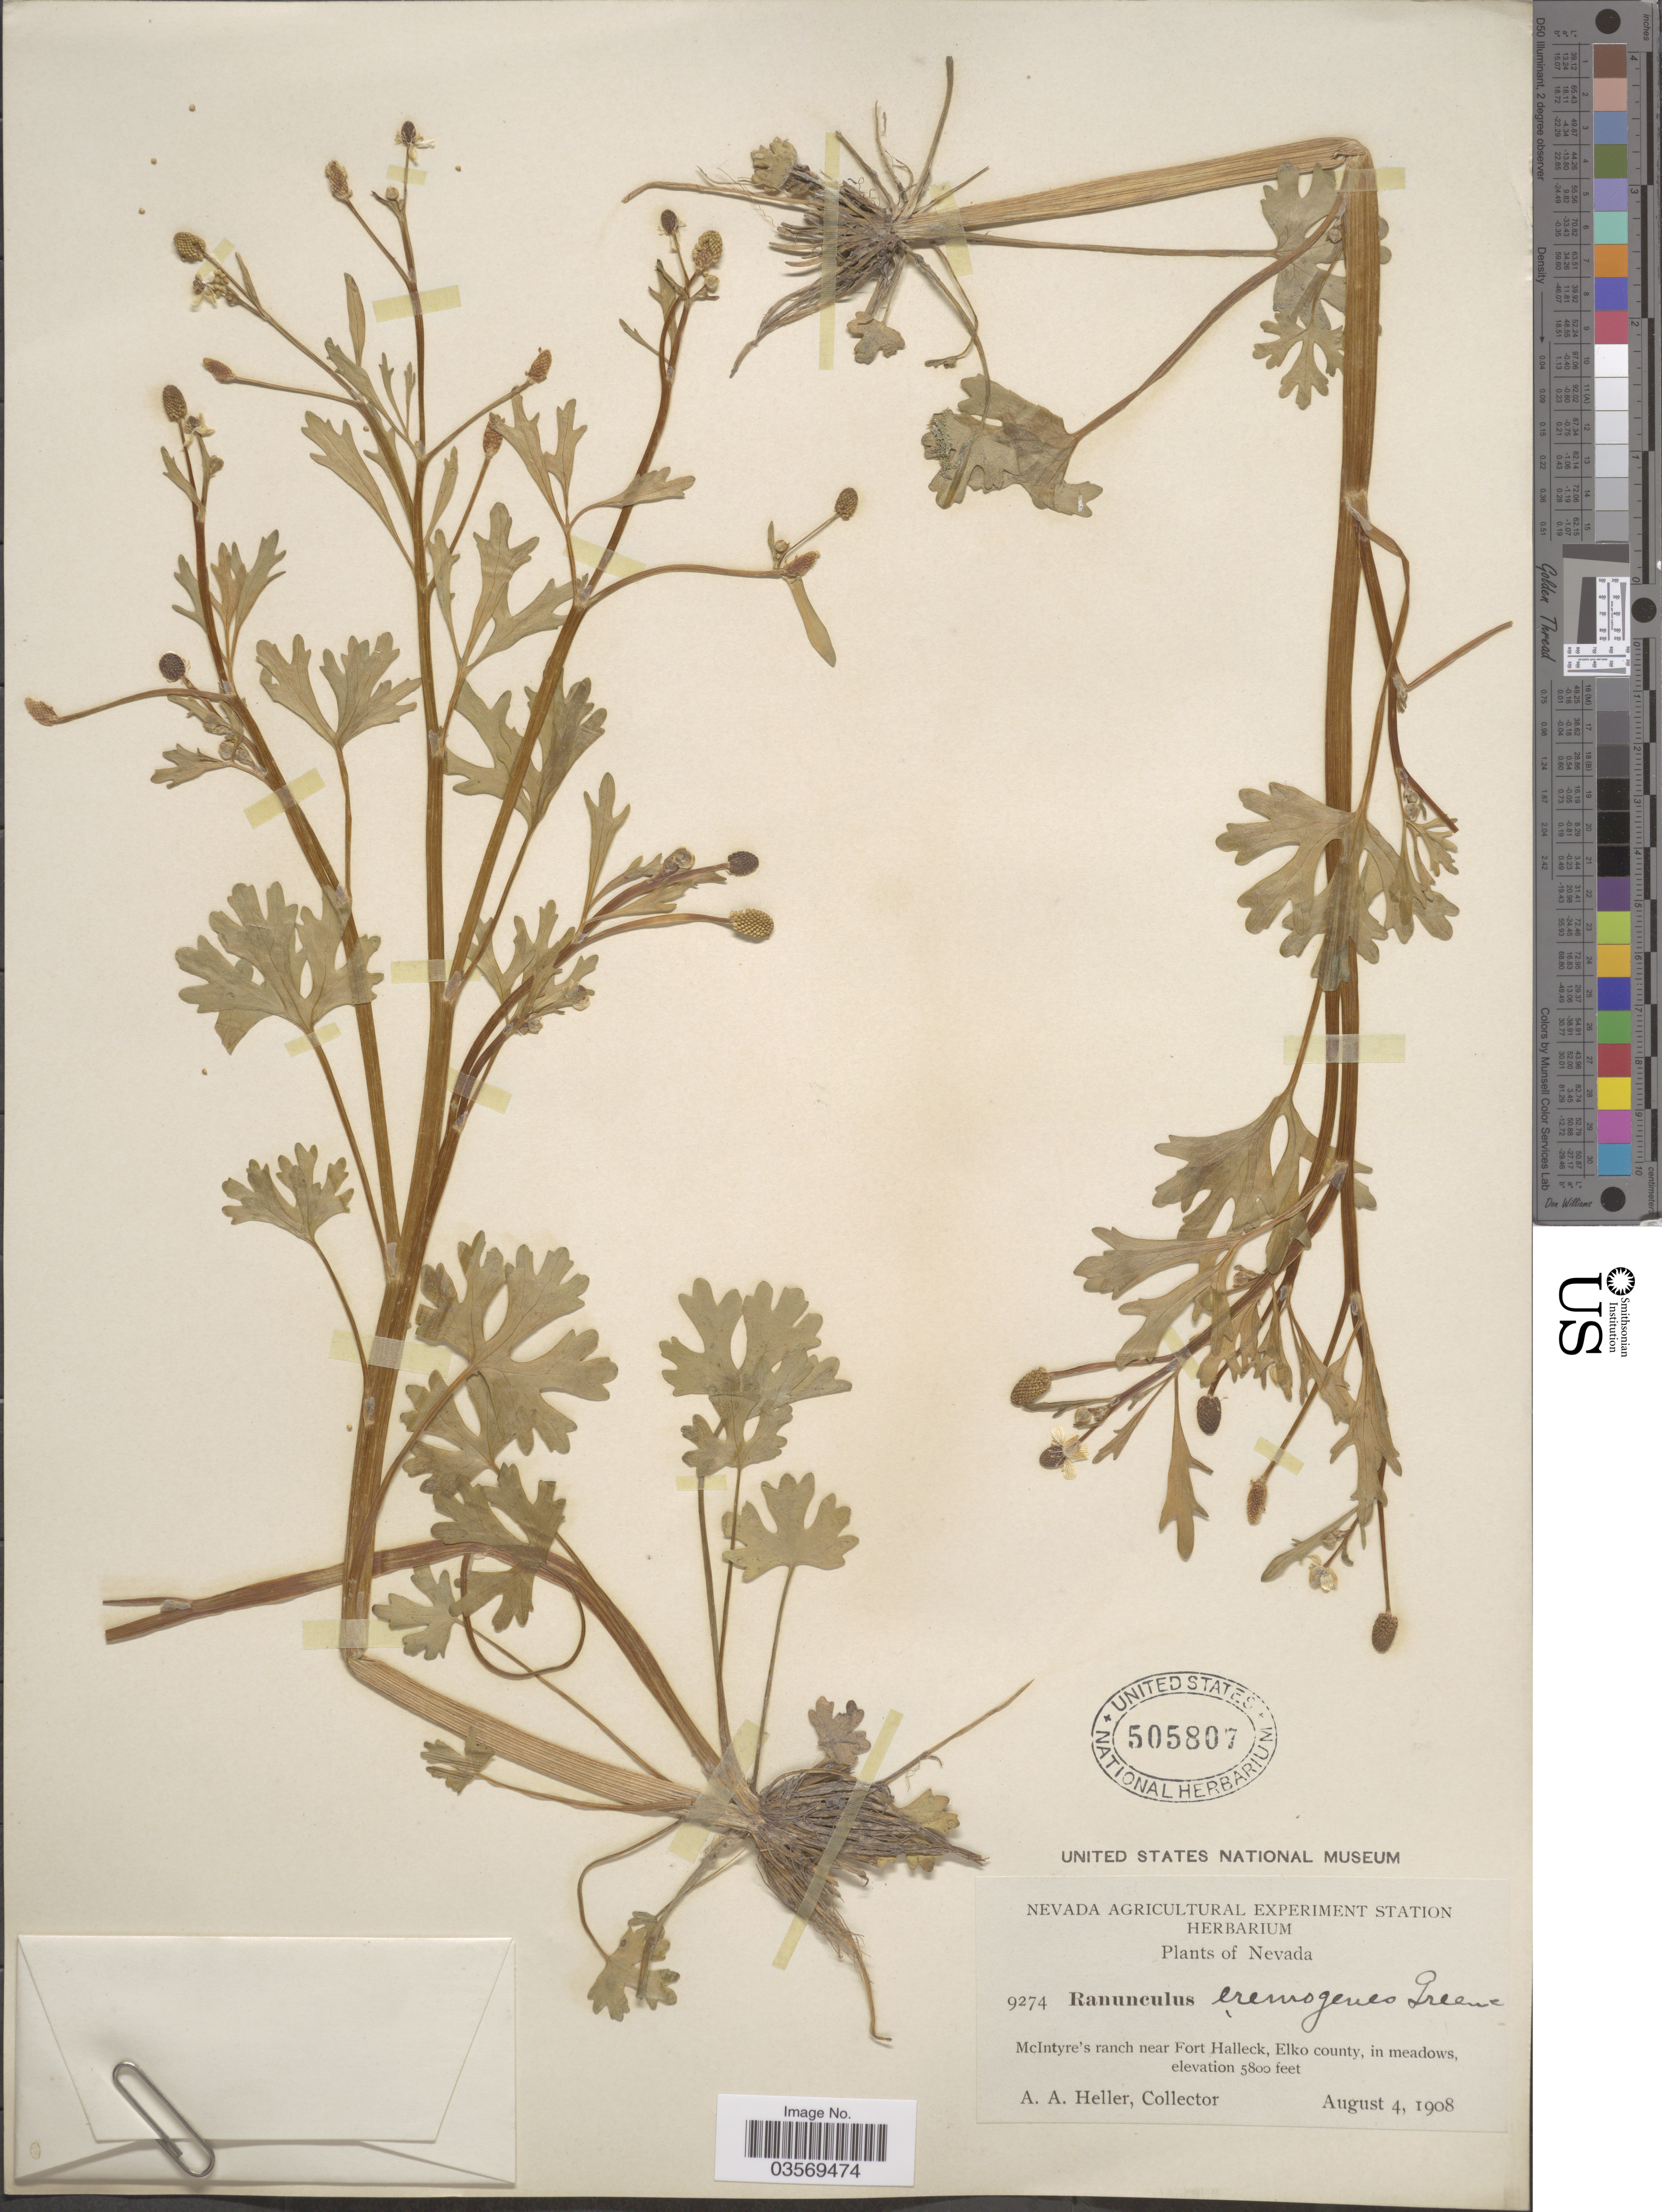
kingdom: Plantae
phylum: Tracheophyta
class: Magnoliopsida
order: Ranunculales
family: Ranunculaceae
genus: Ranunculus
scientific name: Ranunculus sceleratus var. multifidus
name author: Nutt.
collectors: A. A. Heller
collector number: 9274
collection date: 1908-08-04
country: United States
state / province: Nevada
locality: McIntyre's ranch near Fort Halleck, Elko county, in meadows.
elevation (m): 1768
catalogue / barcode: US 505807